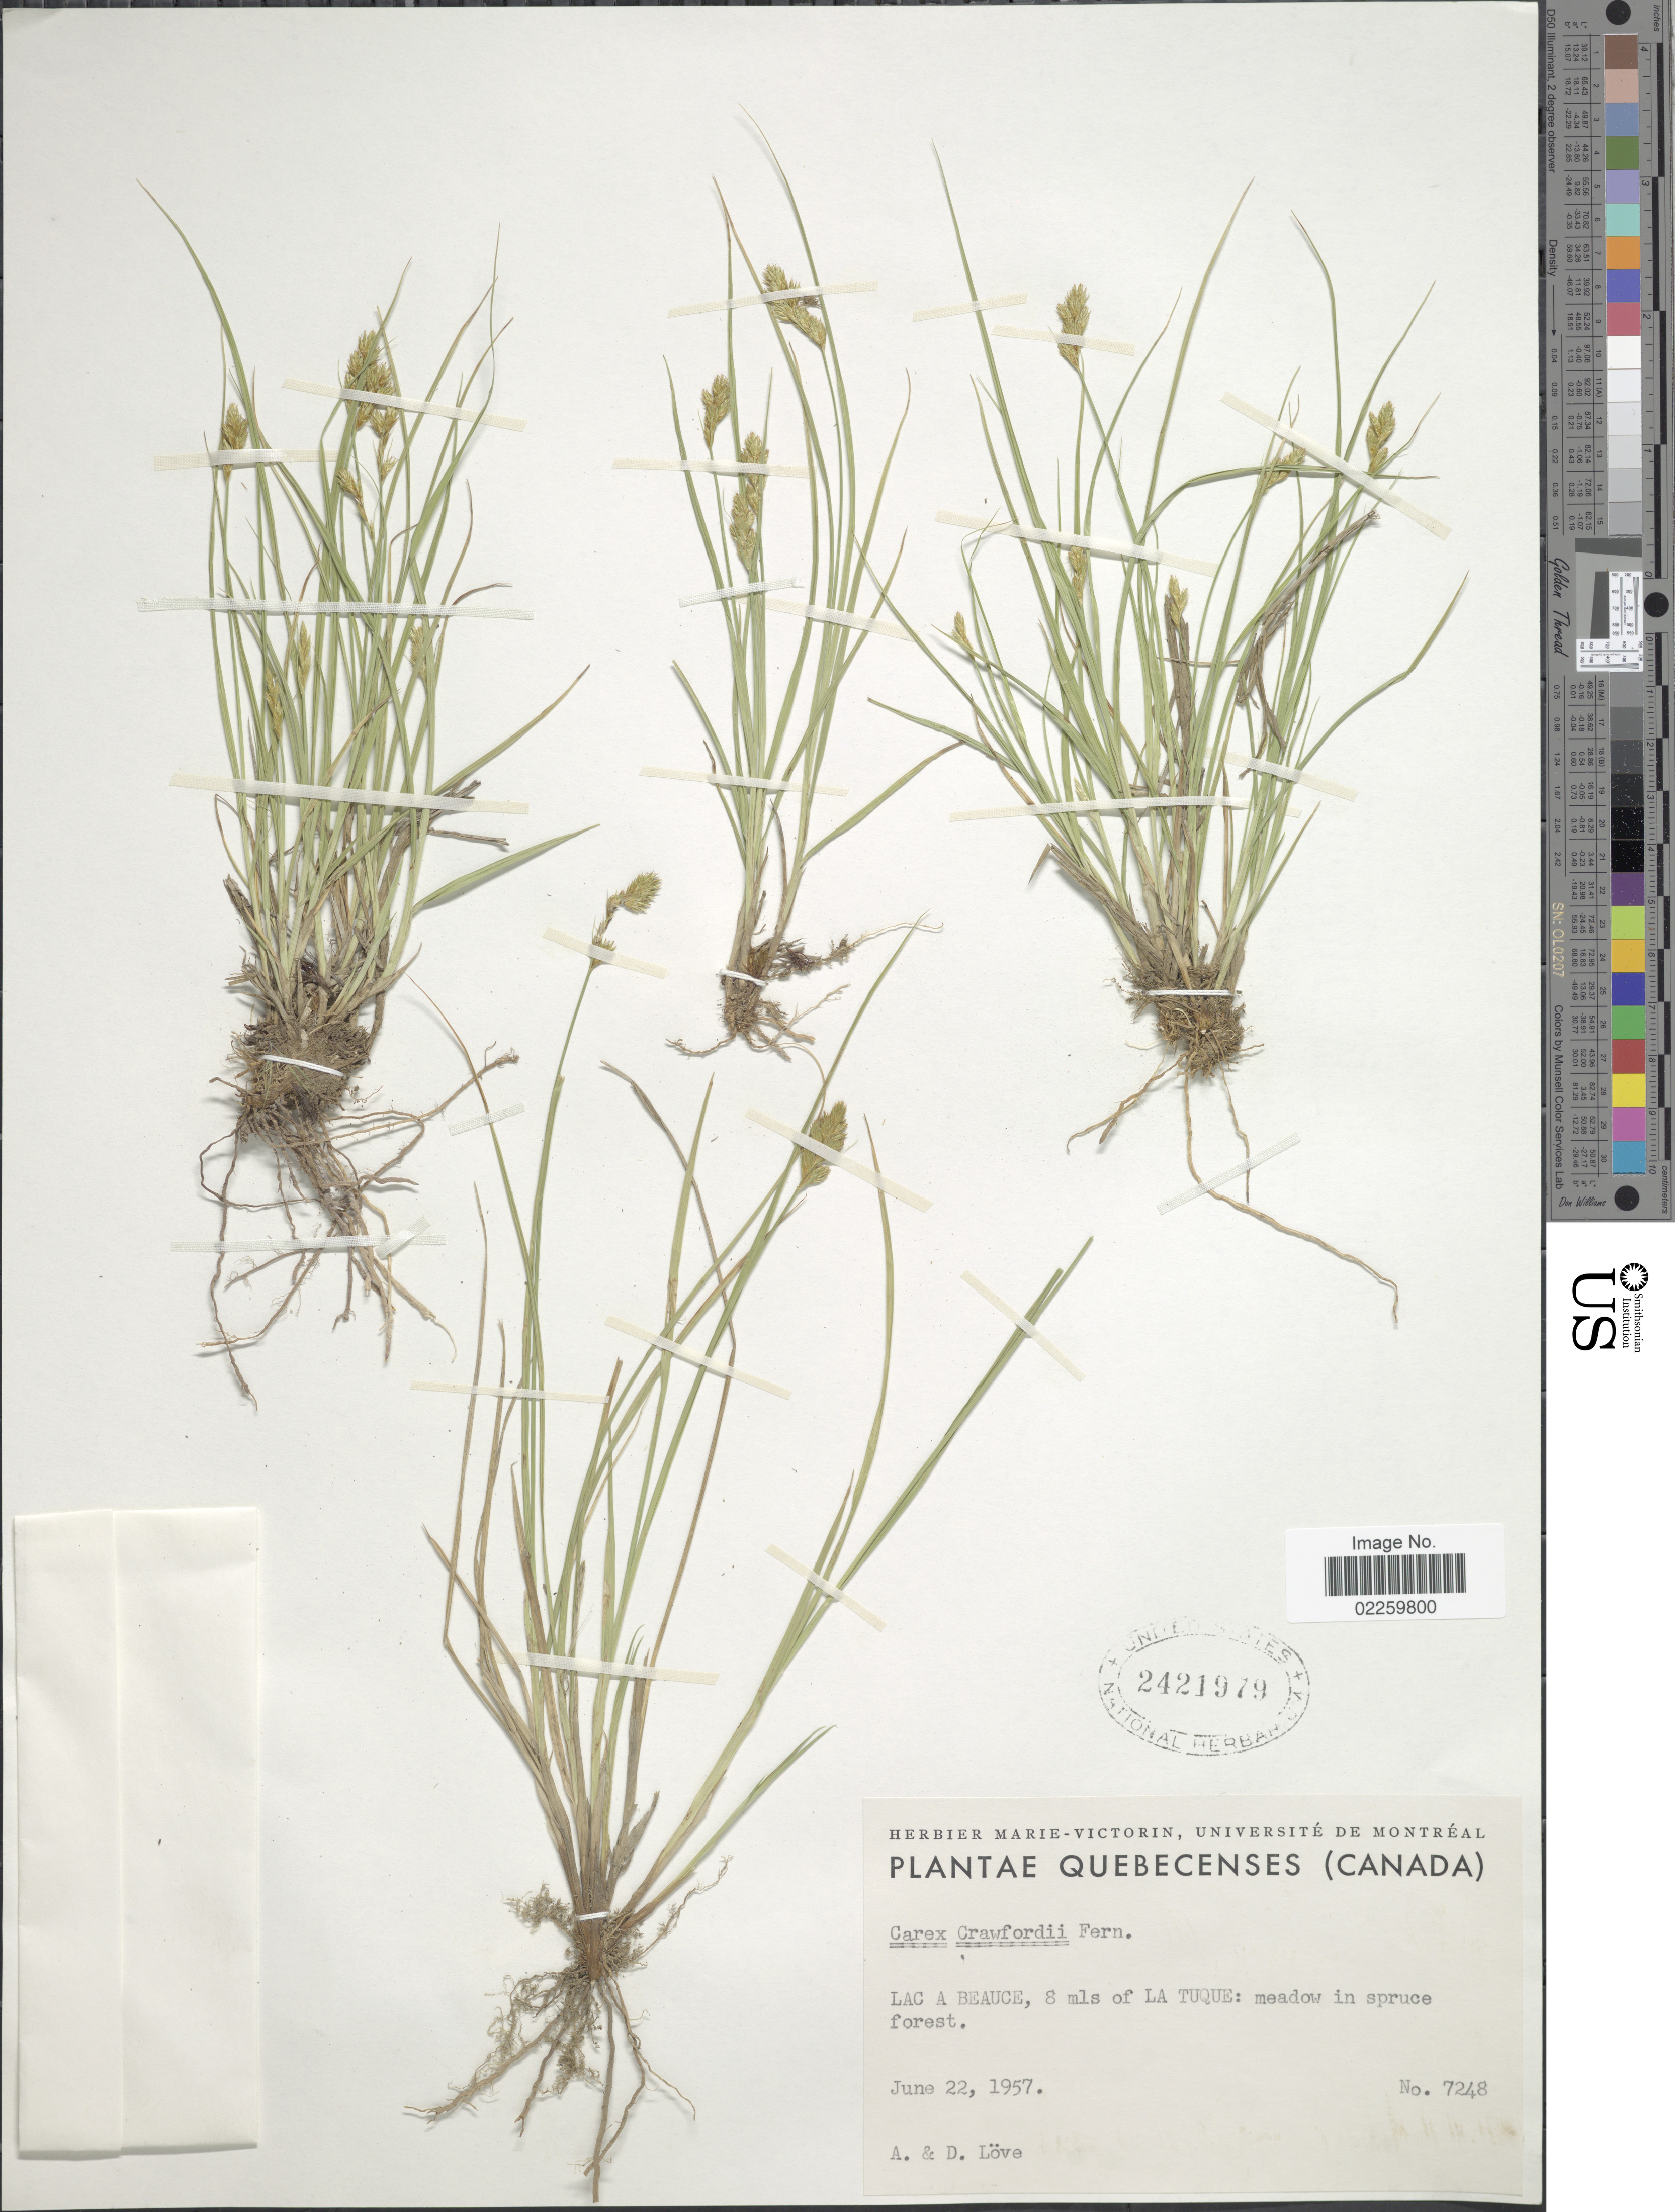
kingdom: Plantae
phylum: Tracheophyta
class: Liliopsida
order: Poales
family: Cyperaceae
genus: Carex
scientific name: Carex crawfordii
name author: Fernald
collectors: Á. Löve & D. Löve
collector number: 7248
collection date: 1957-06-22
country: Canada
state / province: Quebec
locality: Quebecences, Lac A Beauce, 8 mls of La Tuque: meadow in spruce forest.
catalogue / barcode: US 2421979